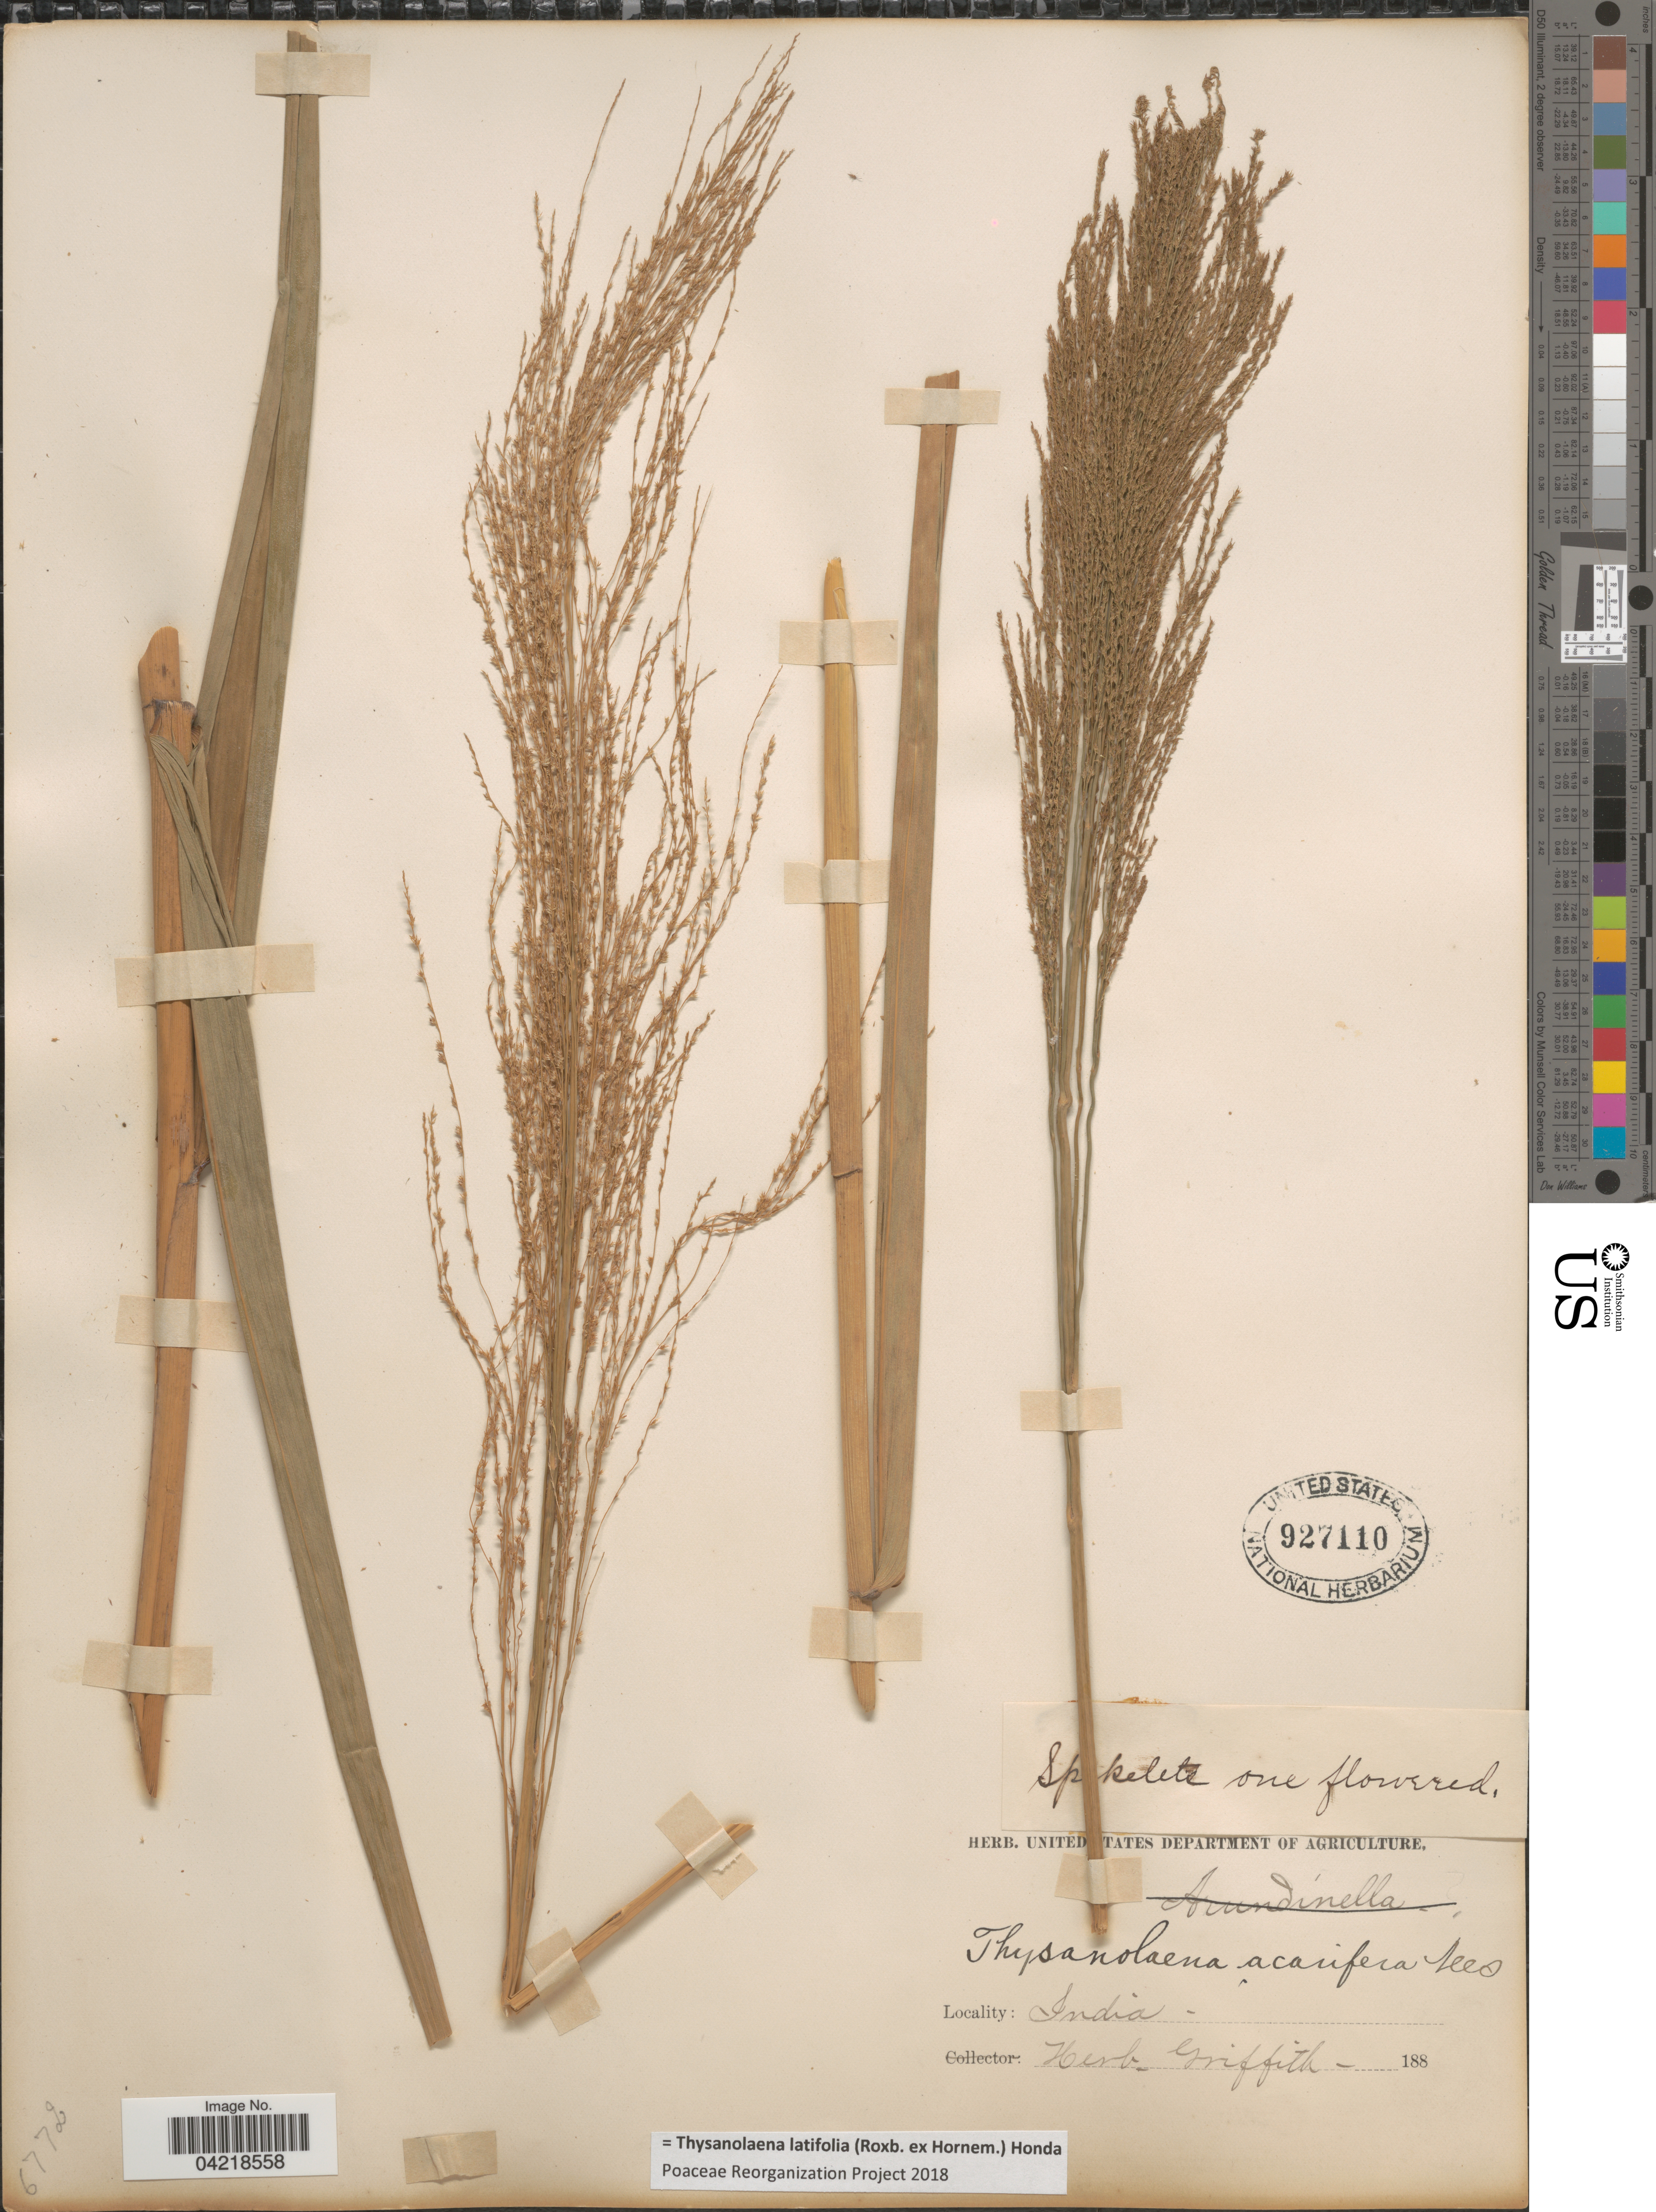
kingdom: Plantae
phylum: Tracheophyta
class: Liliopsida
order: Poales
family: Poaceae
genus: Thysanolaena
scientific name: Thysanolaena latifolia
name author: (Roxb. ex Hornem.) Honda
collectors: ex herb. Griffith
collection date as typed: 188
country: India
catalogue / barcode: US 927110